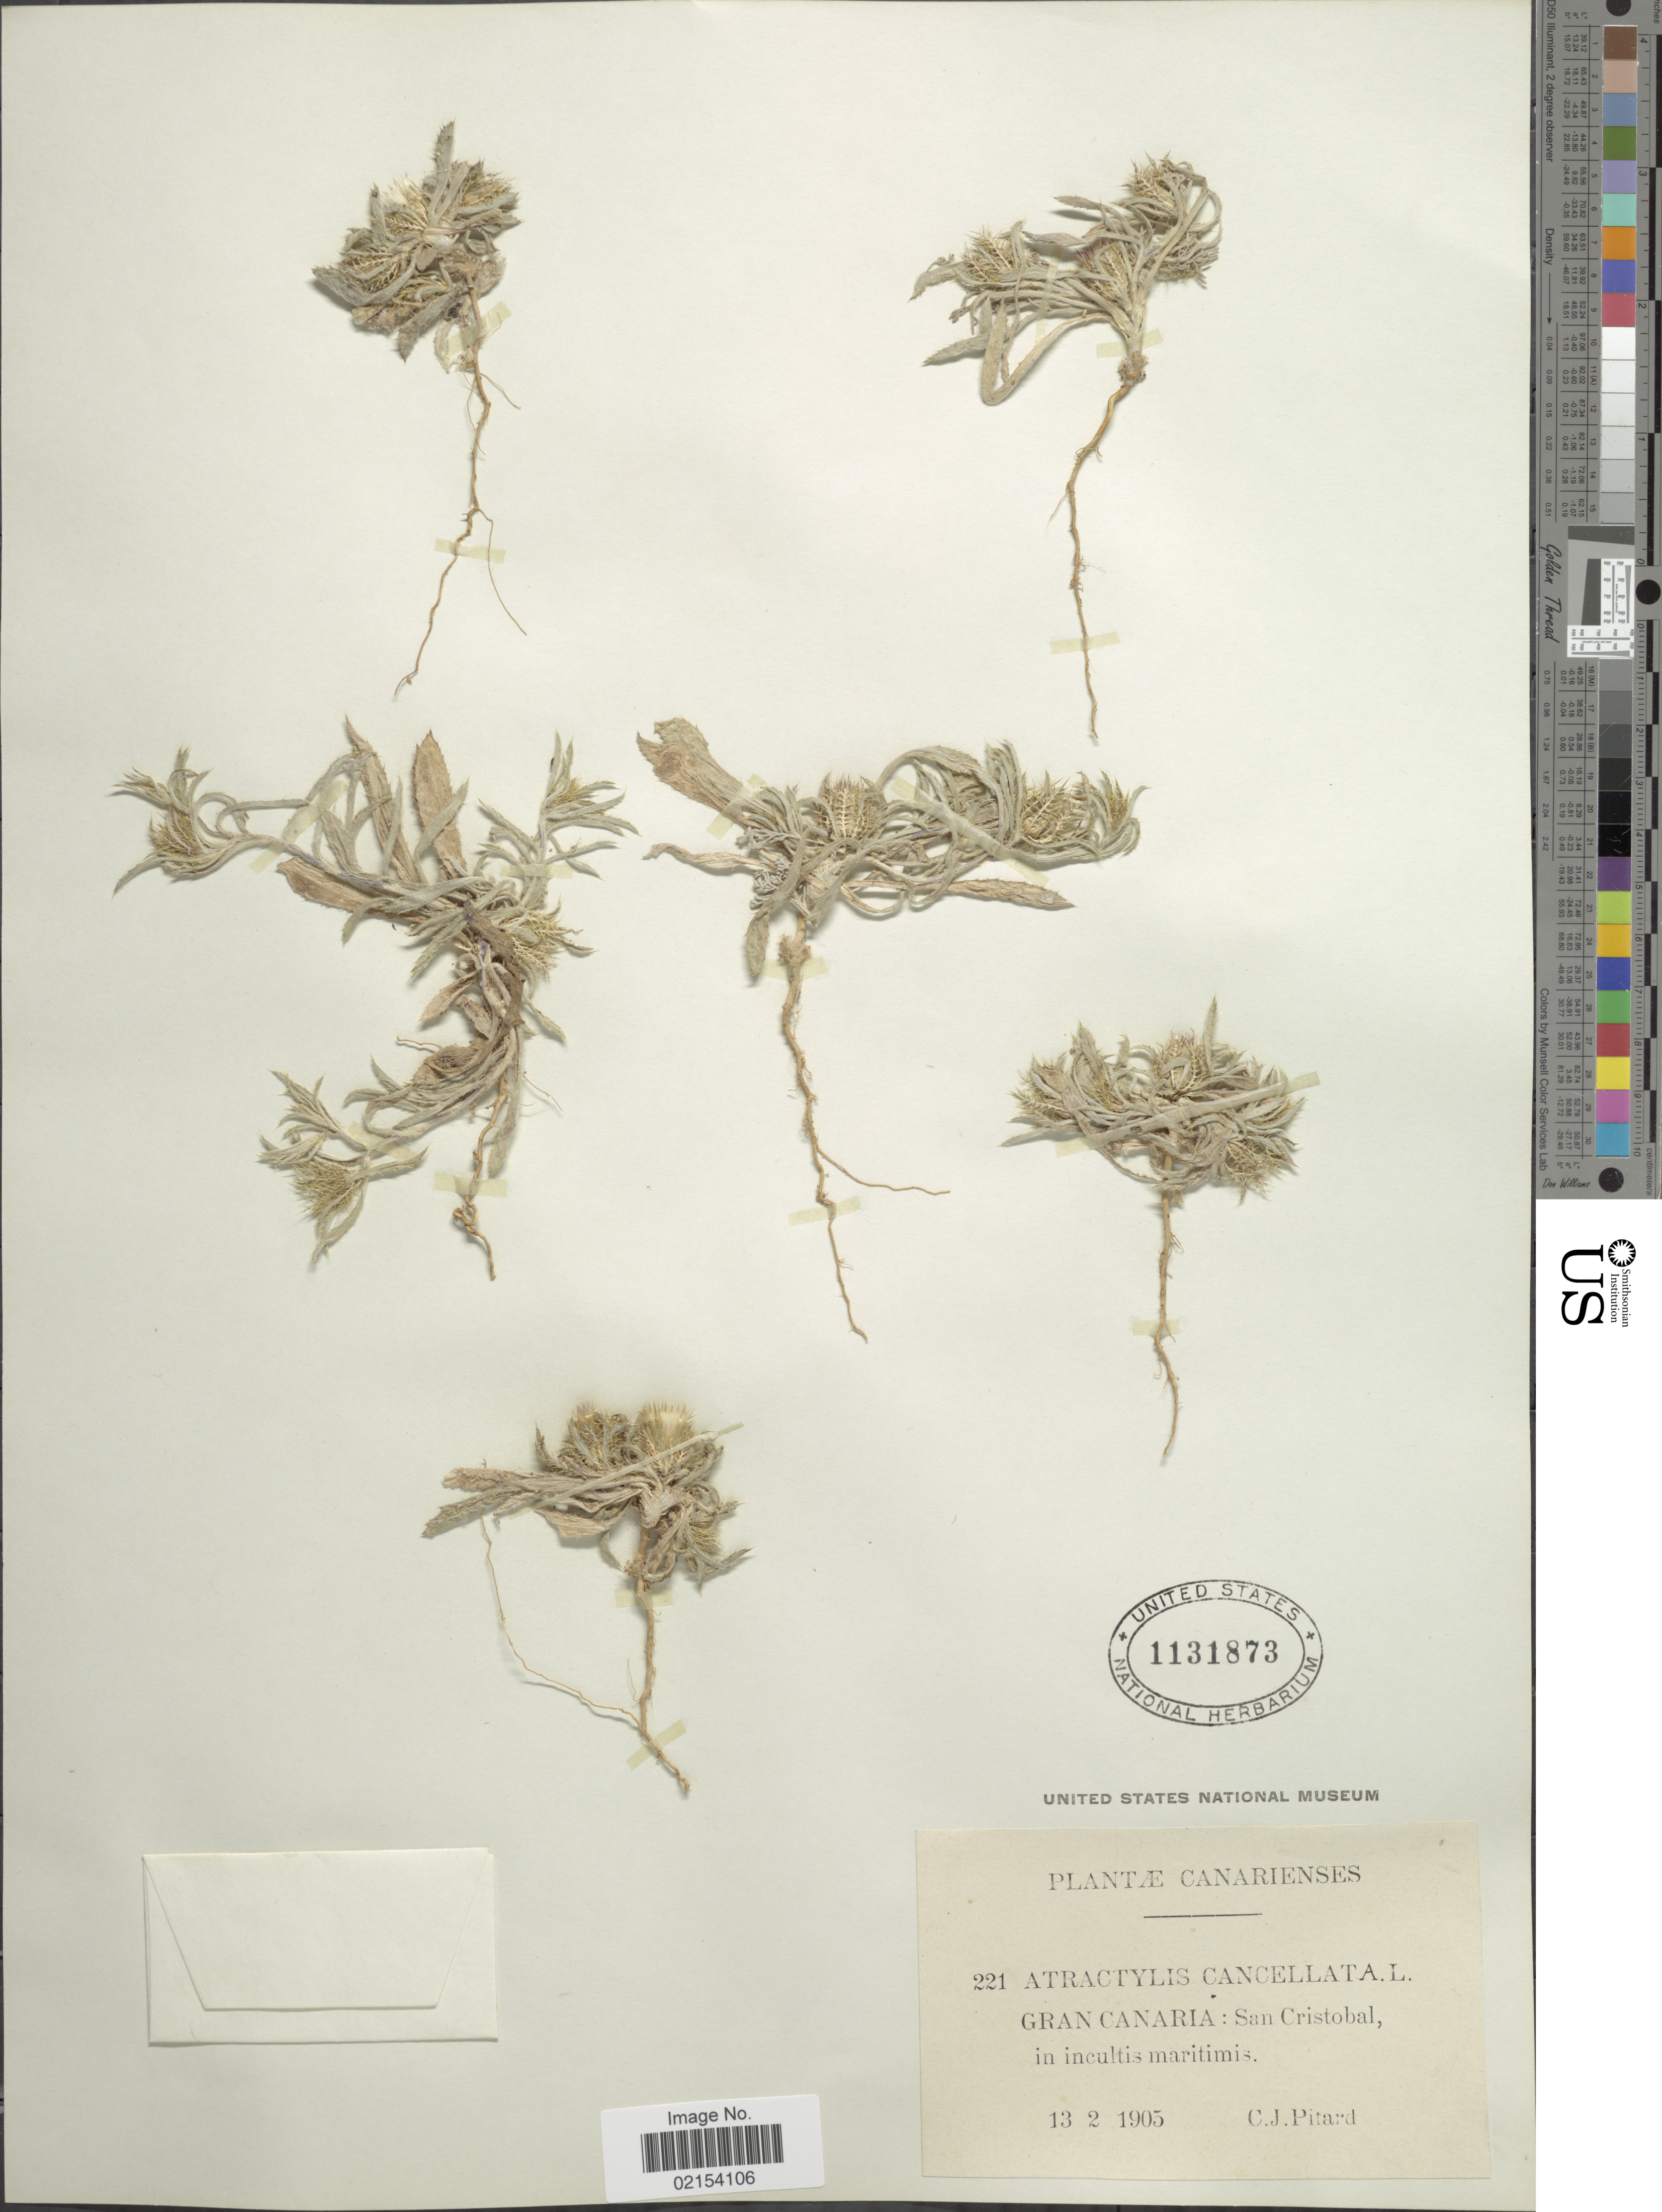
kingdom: Plantae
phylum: Tracheophyta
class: Magnoliopsida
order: Asterales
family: Asteraceae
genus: Atractylis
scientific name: Atractylis cancellata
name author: L.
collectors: C. Pitard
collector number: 221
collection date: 1905-02-13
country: Spain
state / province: Canarias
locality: Gran Canaria: San Cristobal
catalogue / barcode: US 1131873